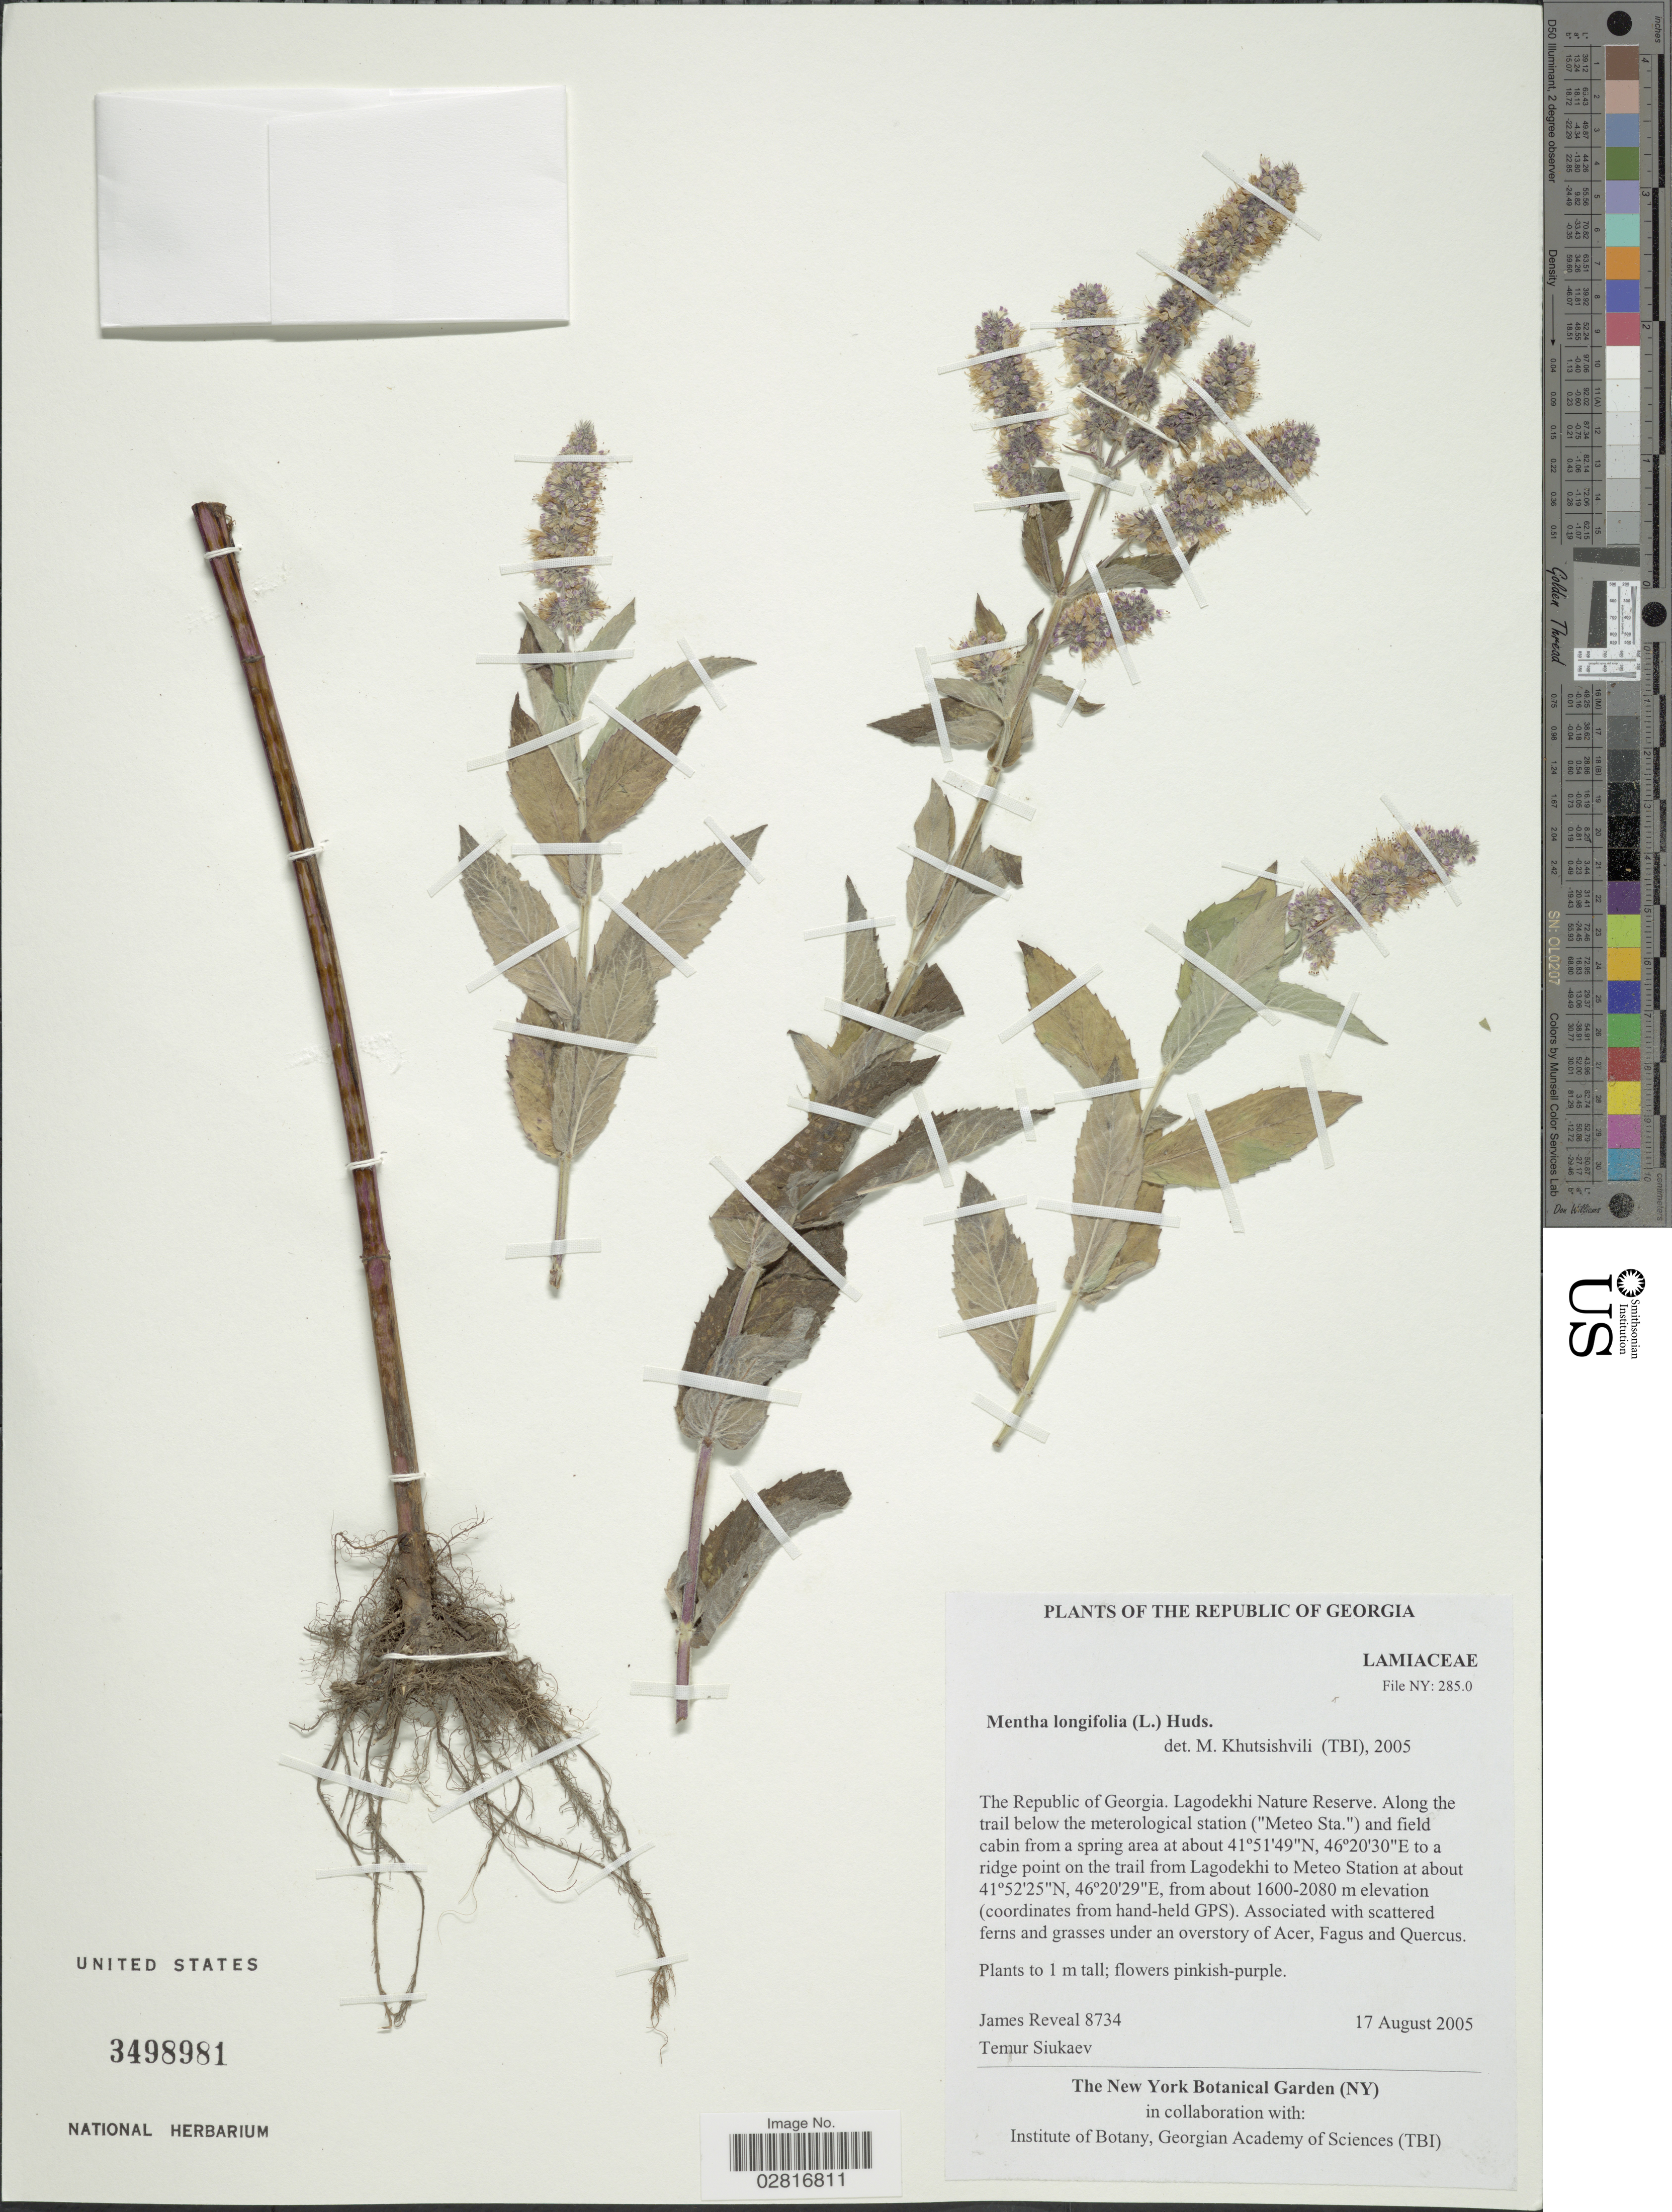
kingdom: Plantae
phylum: Tracheophyta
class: Magnoliopsida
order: Lamiales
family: Lamiaceae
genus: Mentha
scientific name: Mentha longifolia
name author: (L.) L.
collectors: J. Reveal & T. Siukaev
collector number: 8734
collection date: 2005-08-17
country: Georgia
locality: The Republic of Georgia, Lagodekhi Nature Reserve, Along the trail below the meterological station ("Meteo Sta.") and field cabin from a spring area to a ridge point on the trail from Lagodekhi to Meteo Station.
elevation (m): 1600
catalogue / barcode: US 3498981